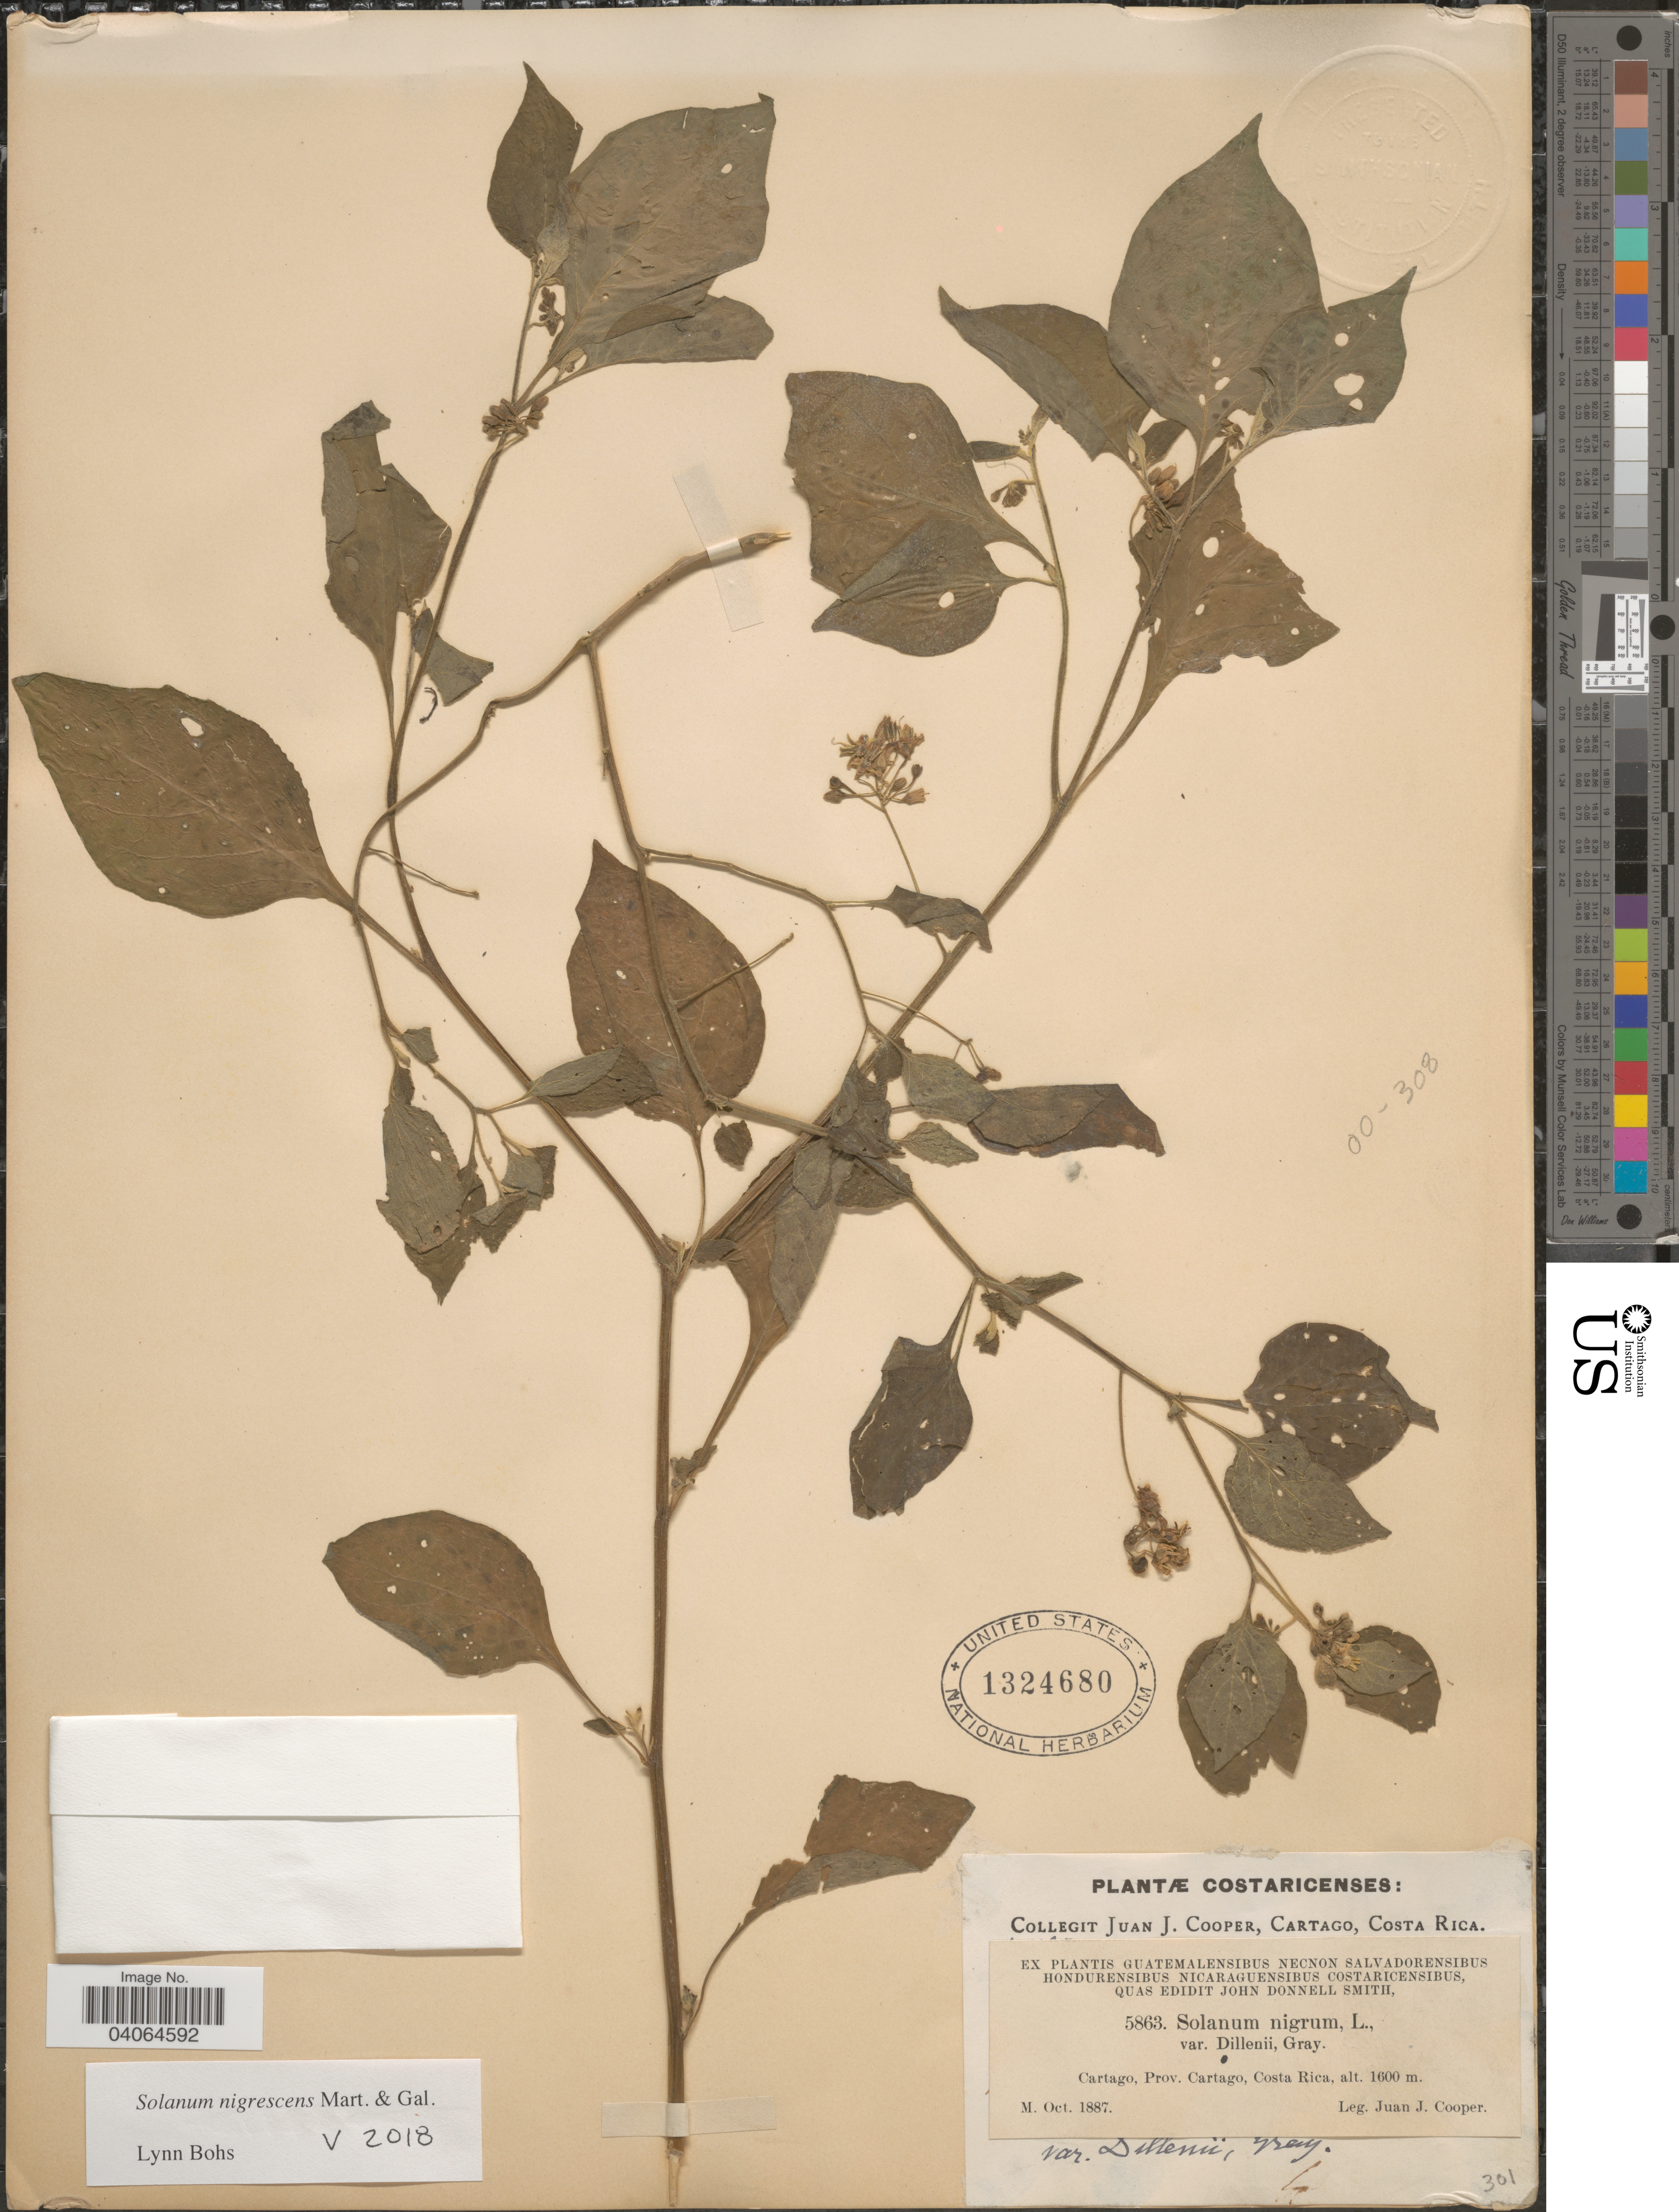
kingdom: Plantae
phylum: Tracheophyta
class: Magnoliopsida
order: Solanales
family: Solanaceae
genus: Solanum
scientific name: Solanum nigrescens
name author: M. Martens & Galeotti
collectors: J. J. Cooper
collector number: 5863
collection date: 1887-10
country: Costa Rica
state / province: Cartago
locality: Cartago.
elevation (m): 1600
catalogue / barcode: US 1324680